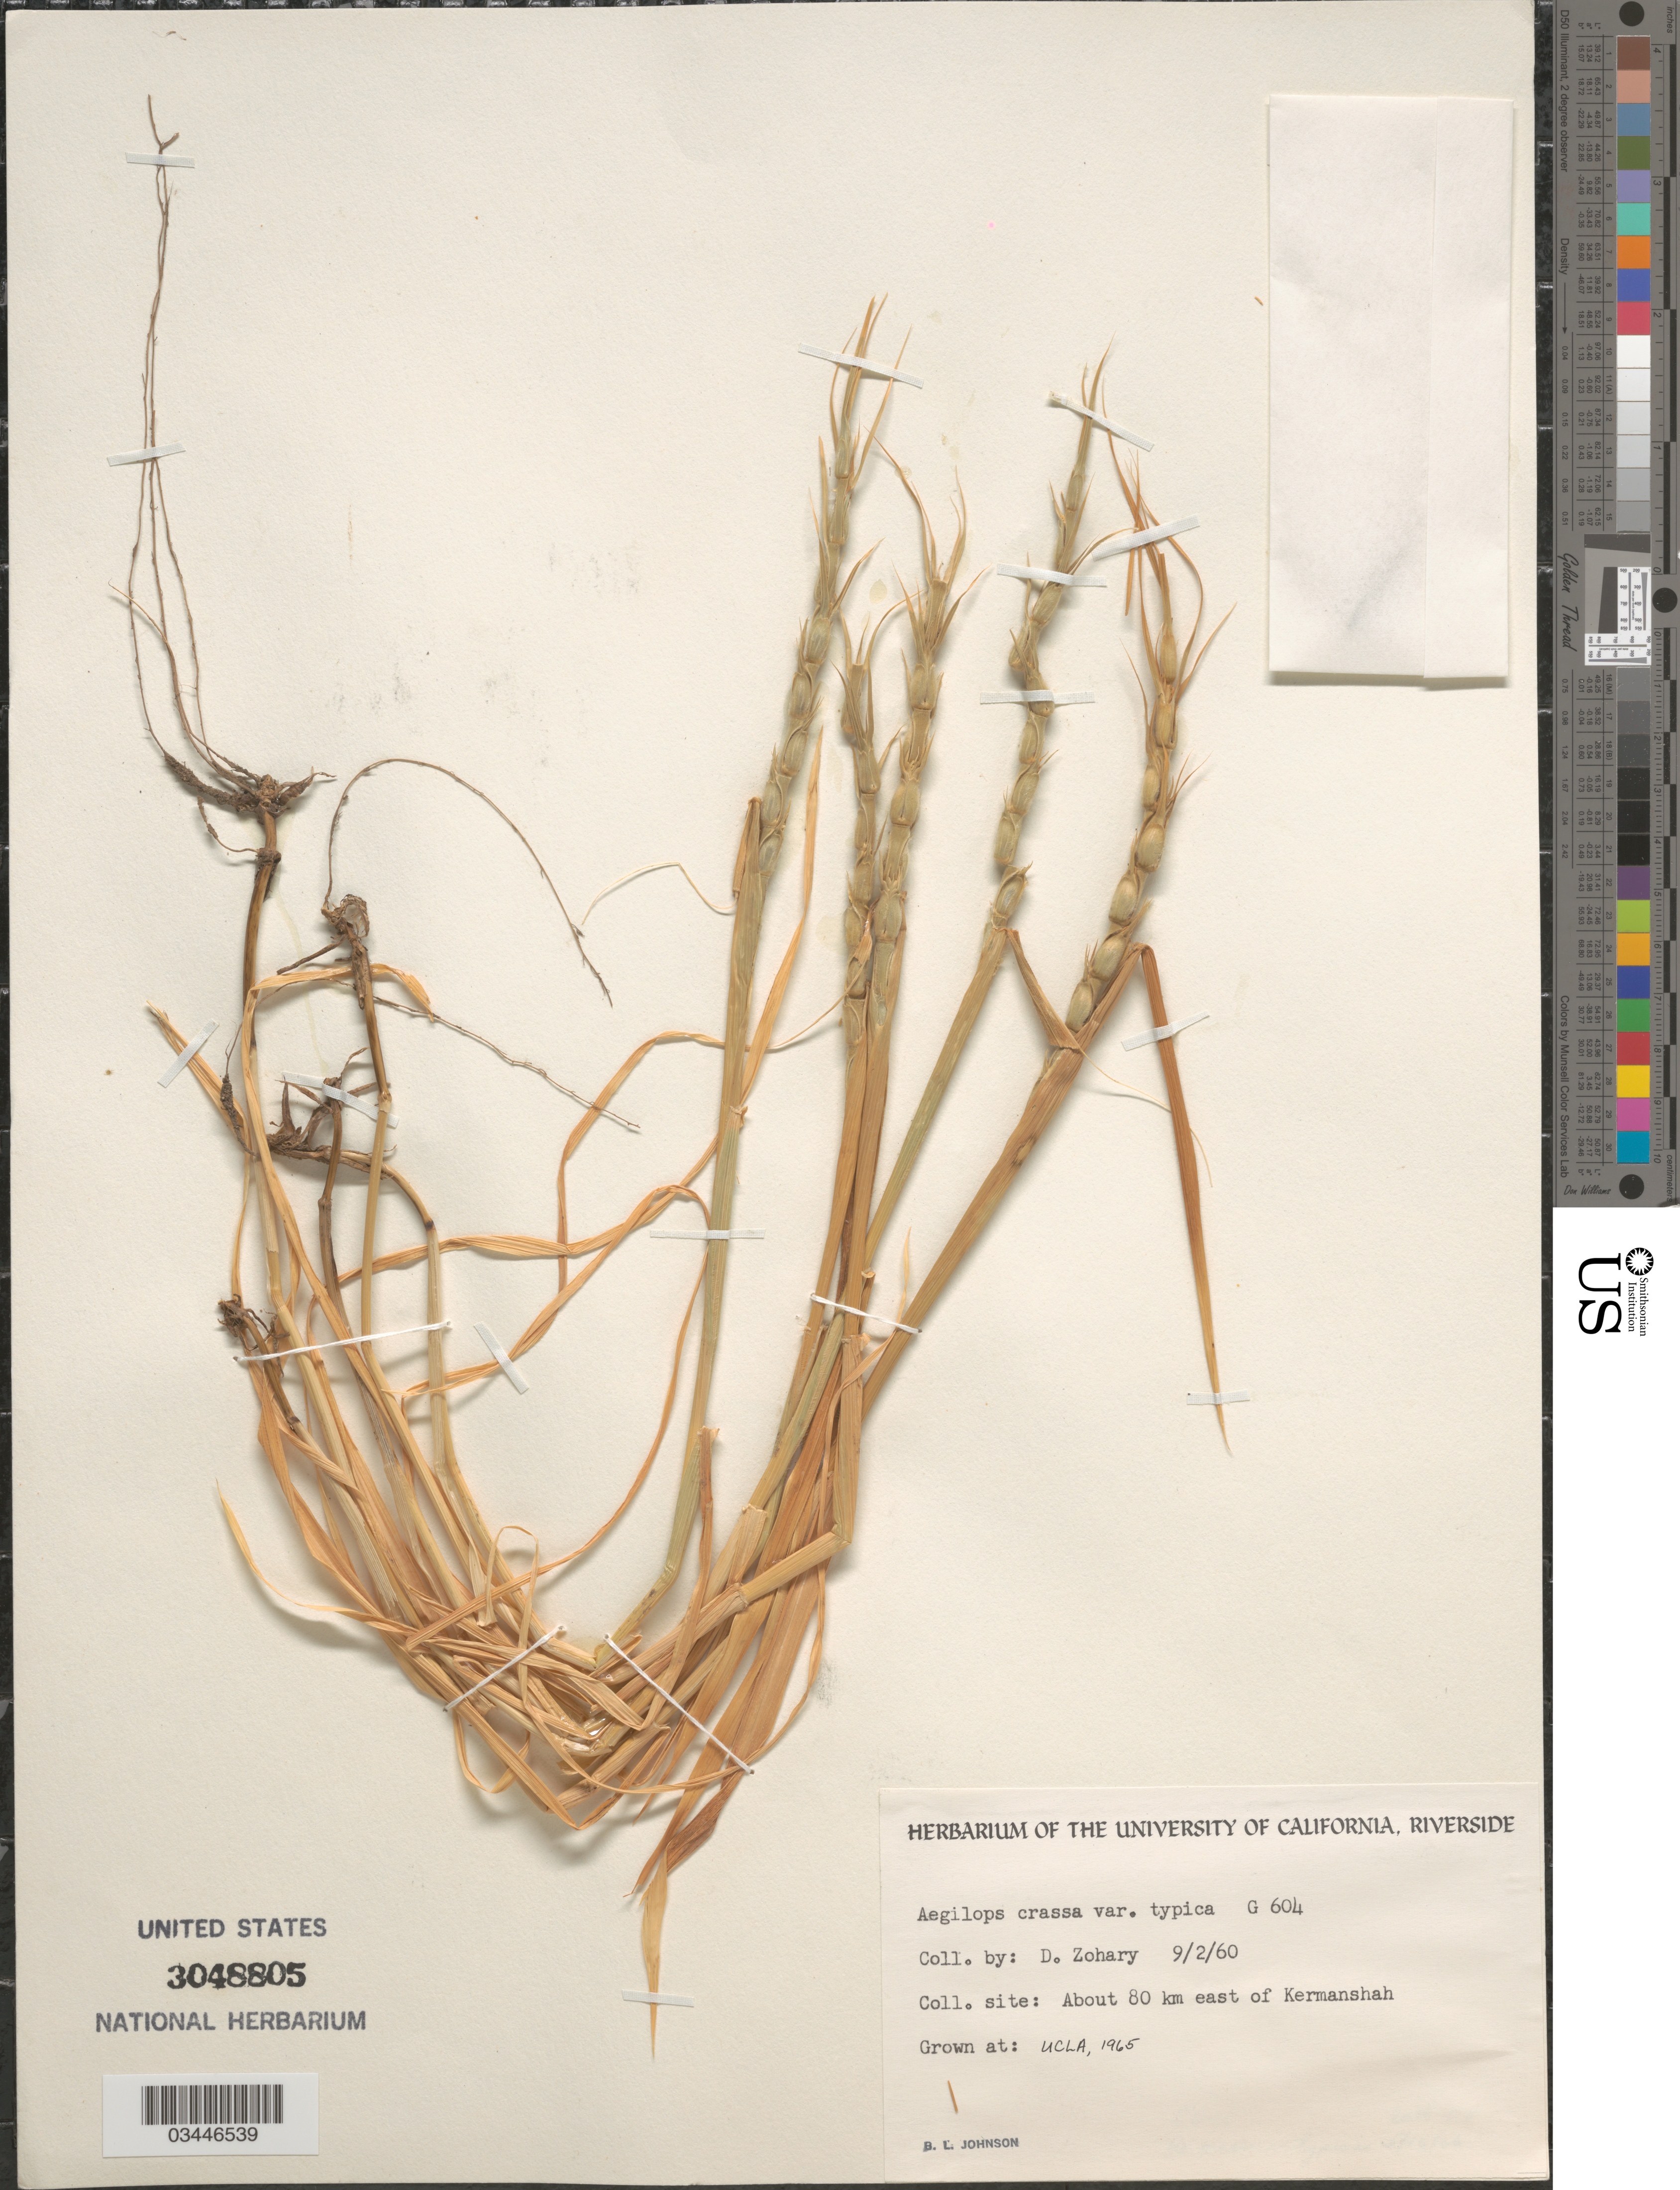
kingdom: Plantae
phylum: Tracheophyta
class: Liliopsida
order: Poales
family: Poaceae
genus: Aegilops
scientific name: Aegilops crassa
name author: Boiss.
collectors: B. Johnson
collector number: G604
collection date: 1965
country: United States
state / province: California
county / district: Los Angeles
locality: UCLA.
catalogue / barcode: US 3048805